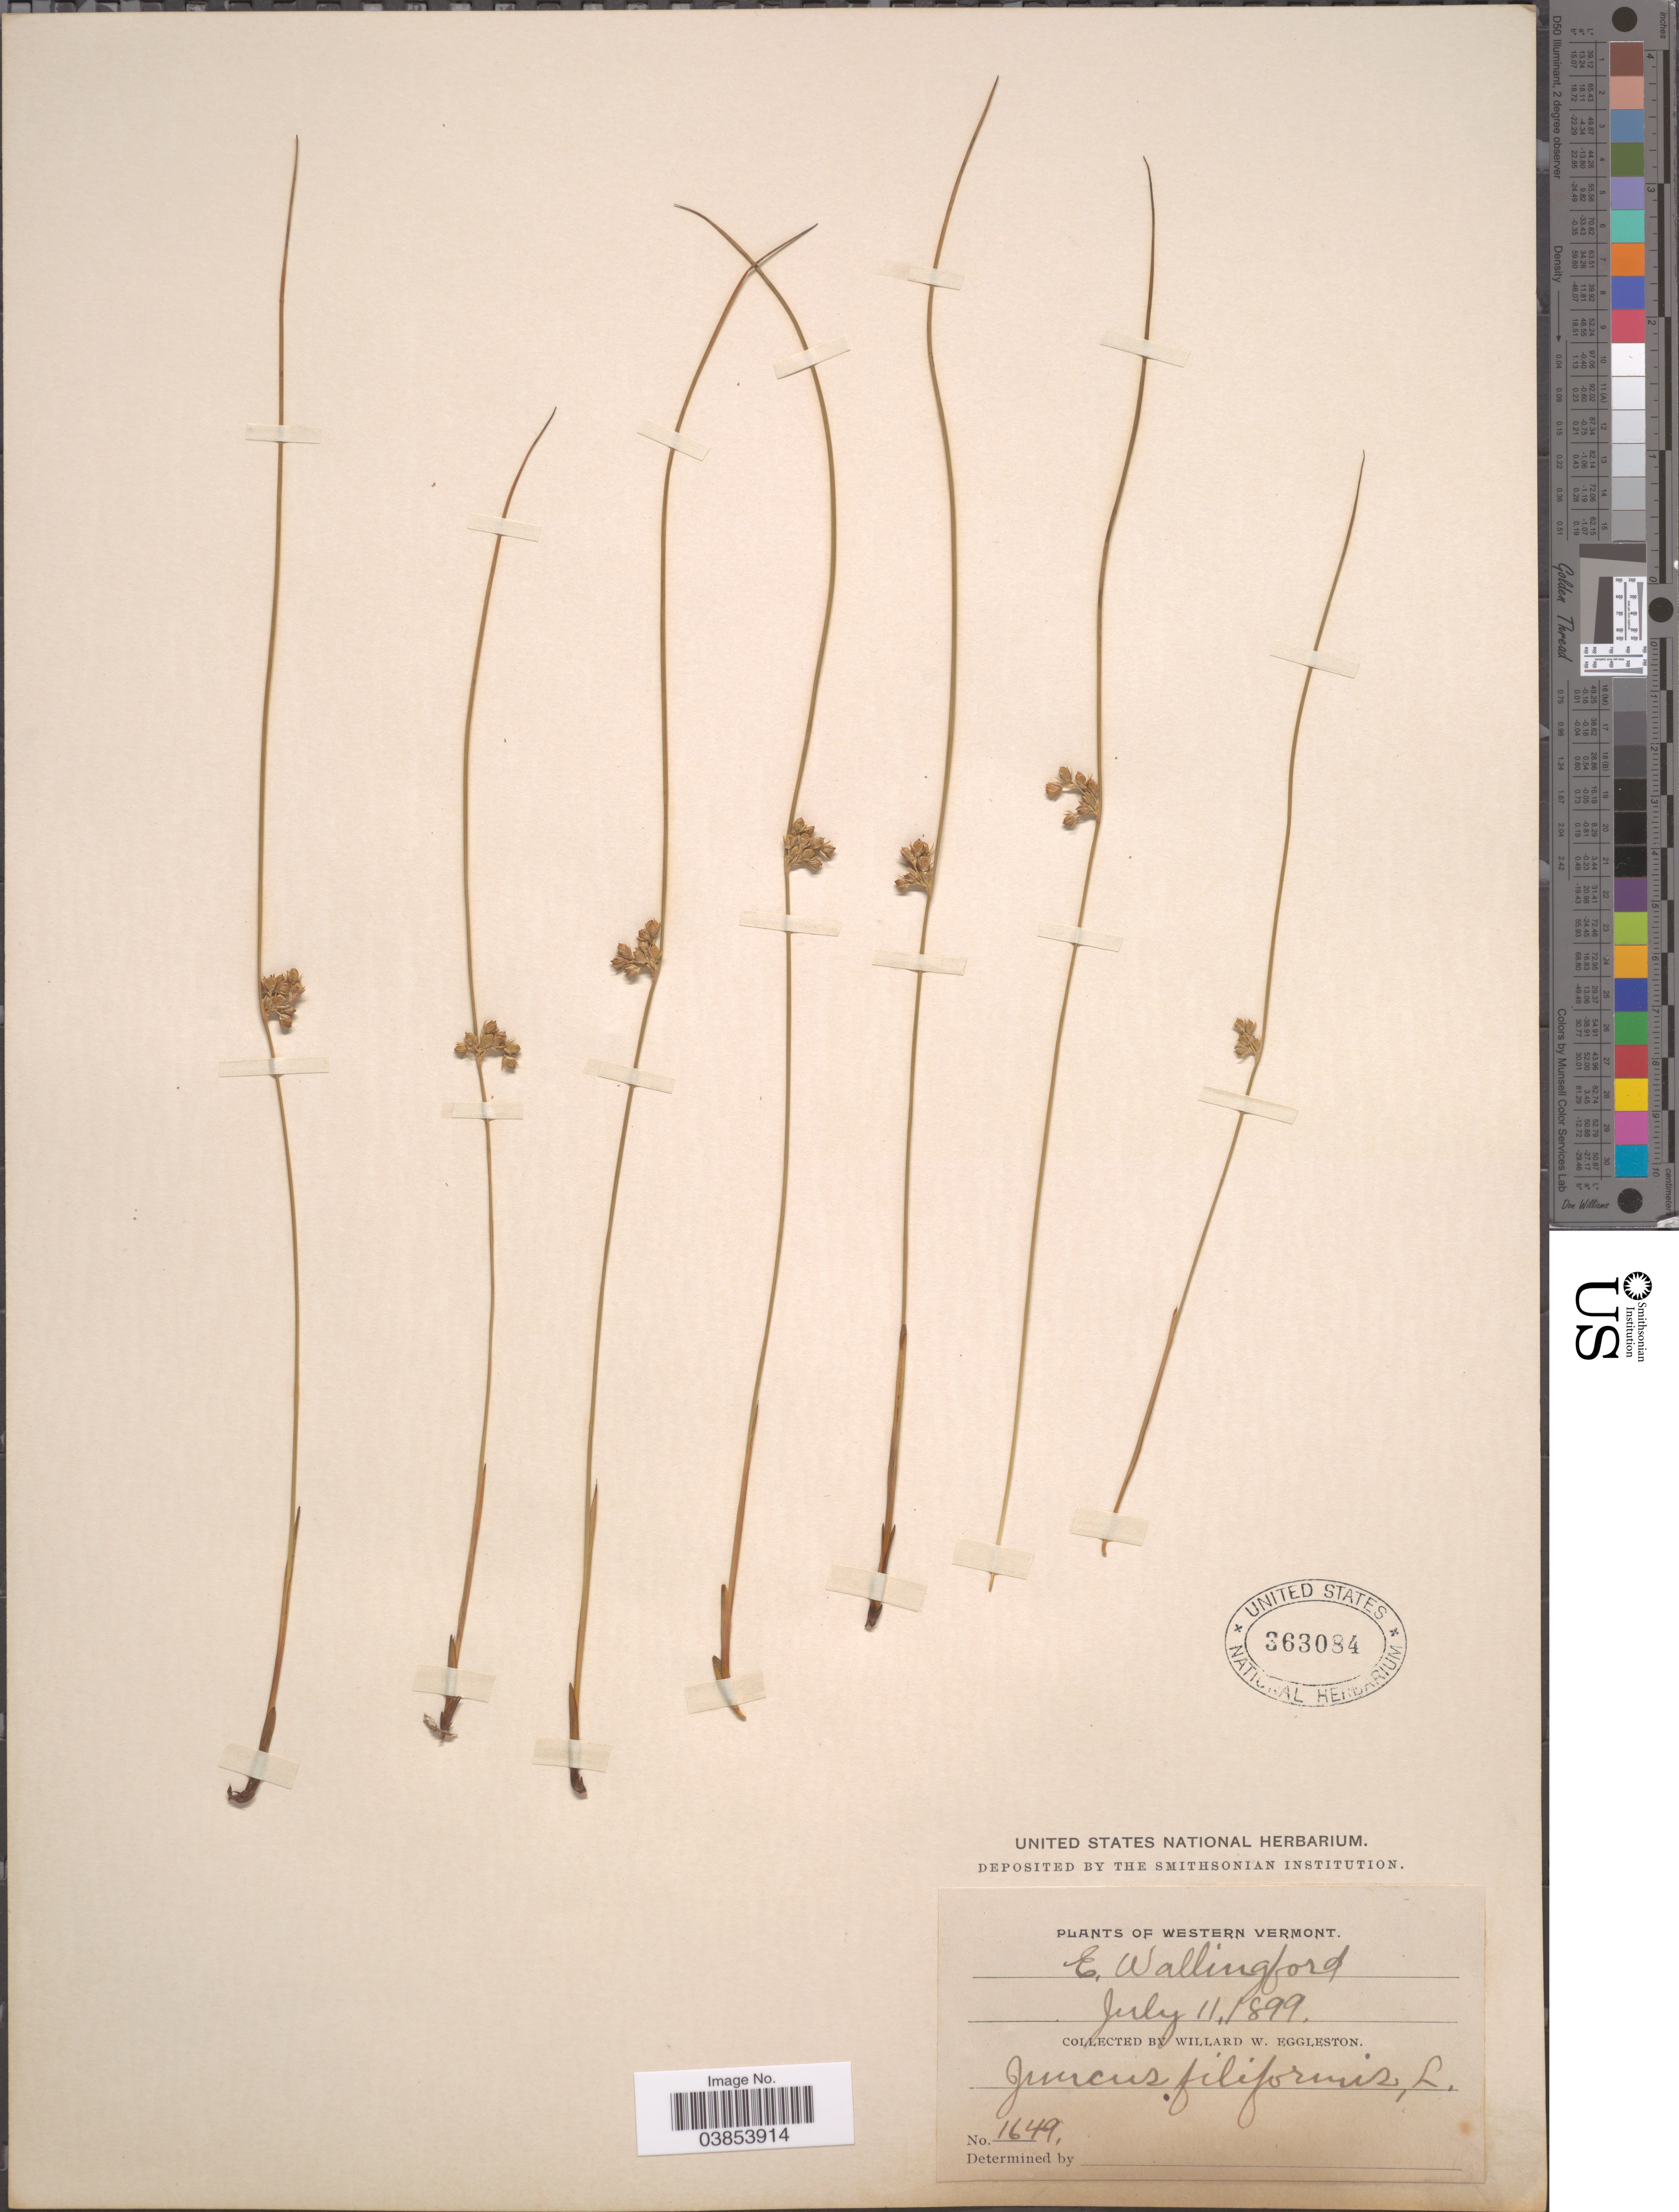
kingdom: Plantae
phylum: Tracheophyta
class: Liliopsida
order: Poales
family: Juncaceae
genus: Juncus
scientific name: Juncus filiformis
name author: L.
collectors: W. W. Eggleston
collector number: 1649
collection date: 1899-07-11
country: United States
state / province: Vermont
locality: Western Vermont. E. Wallingford.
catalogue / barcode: US 363084